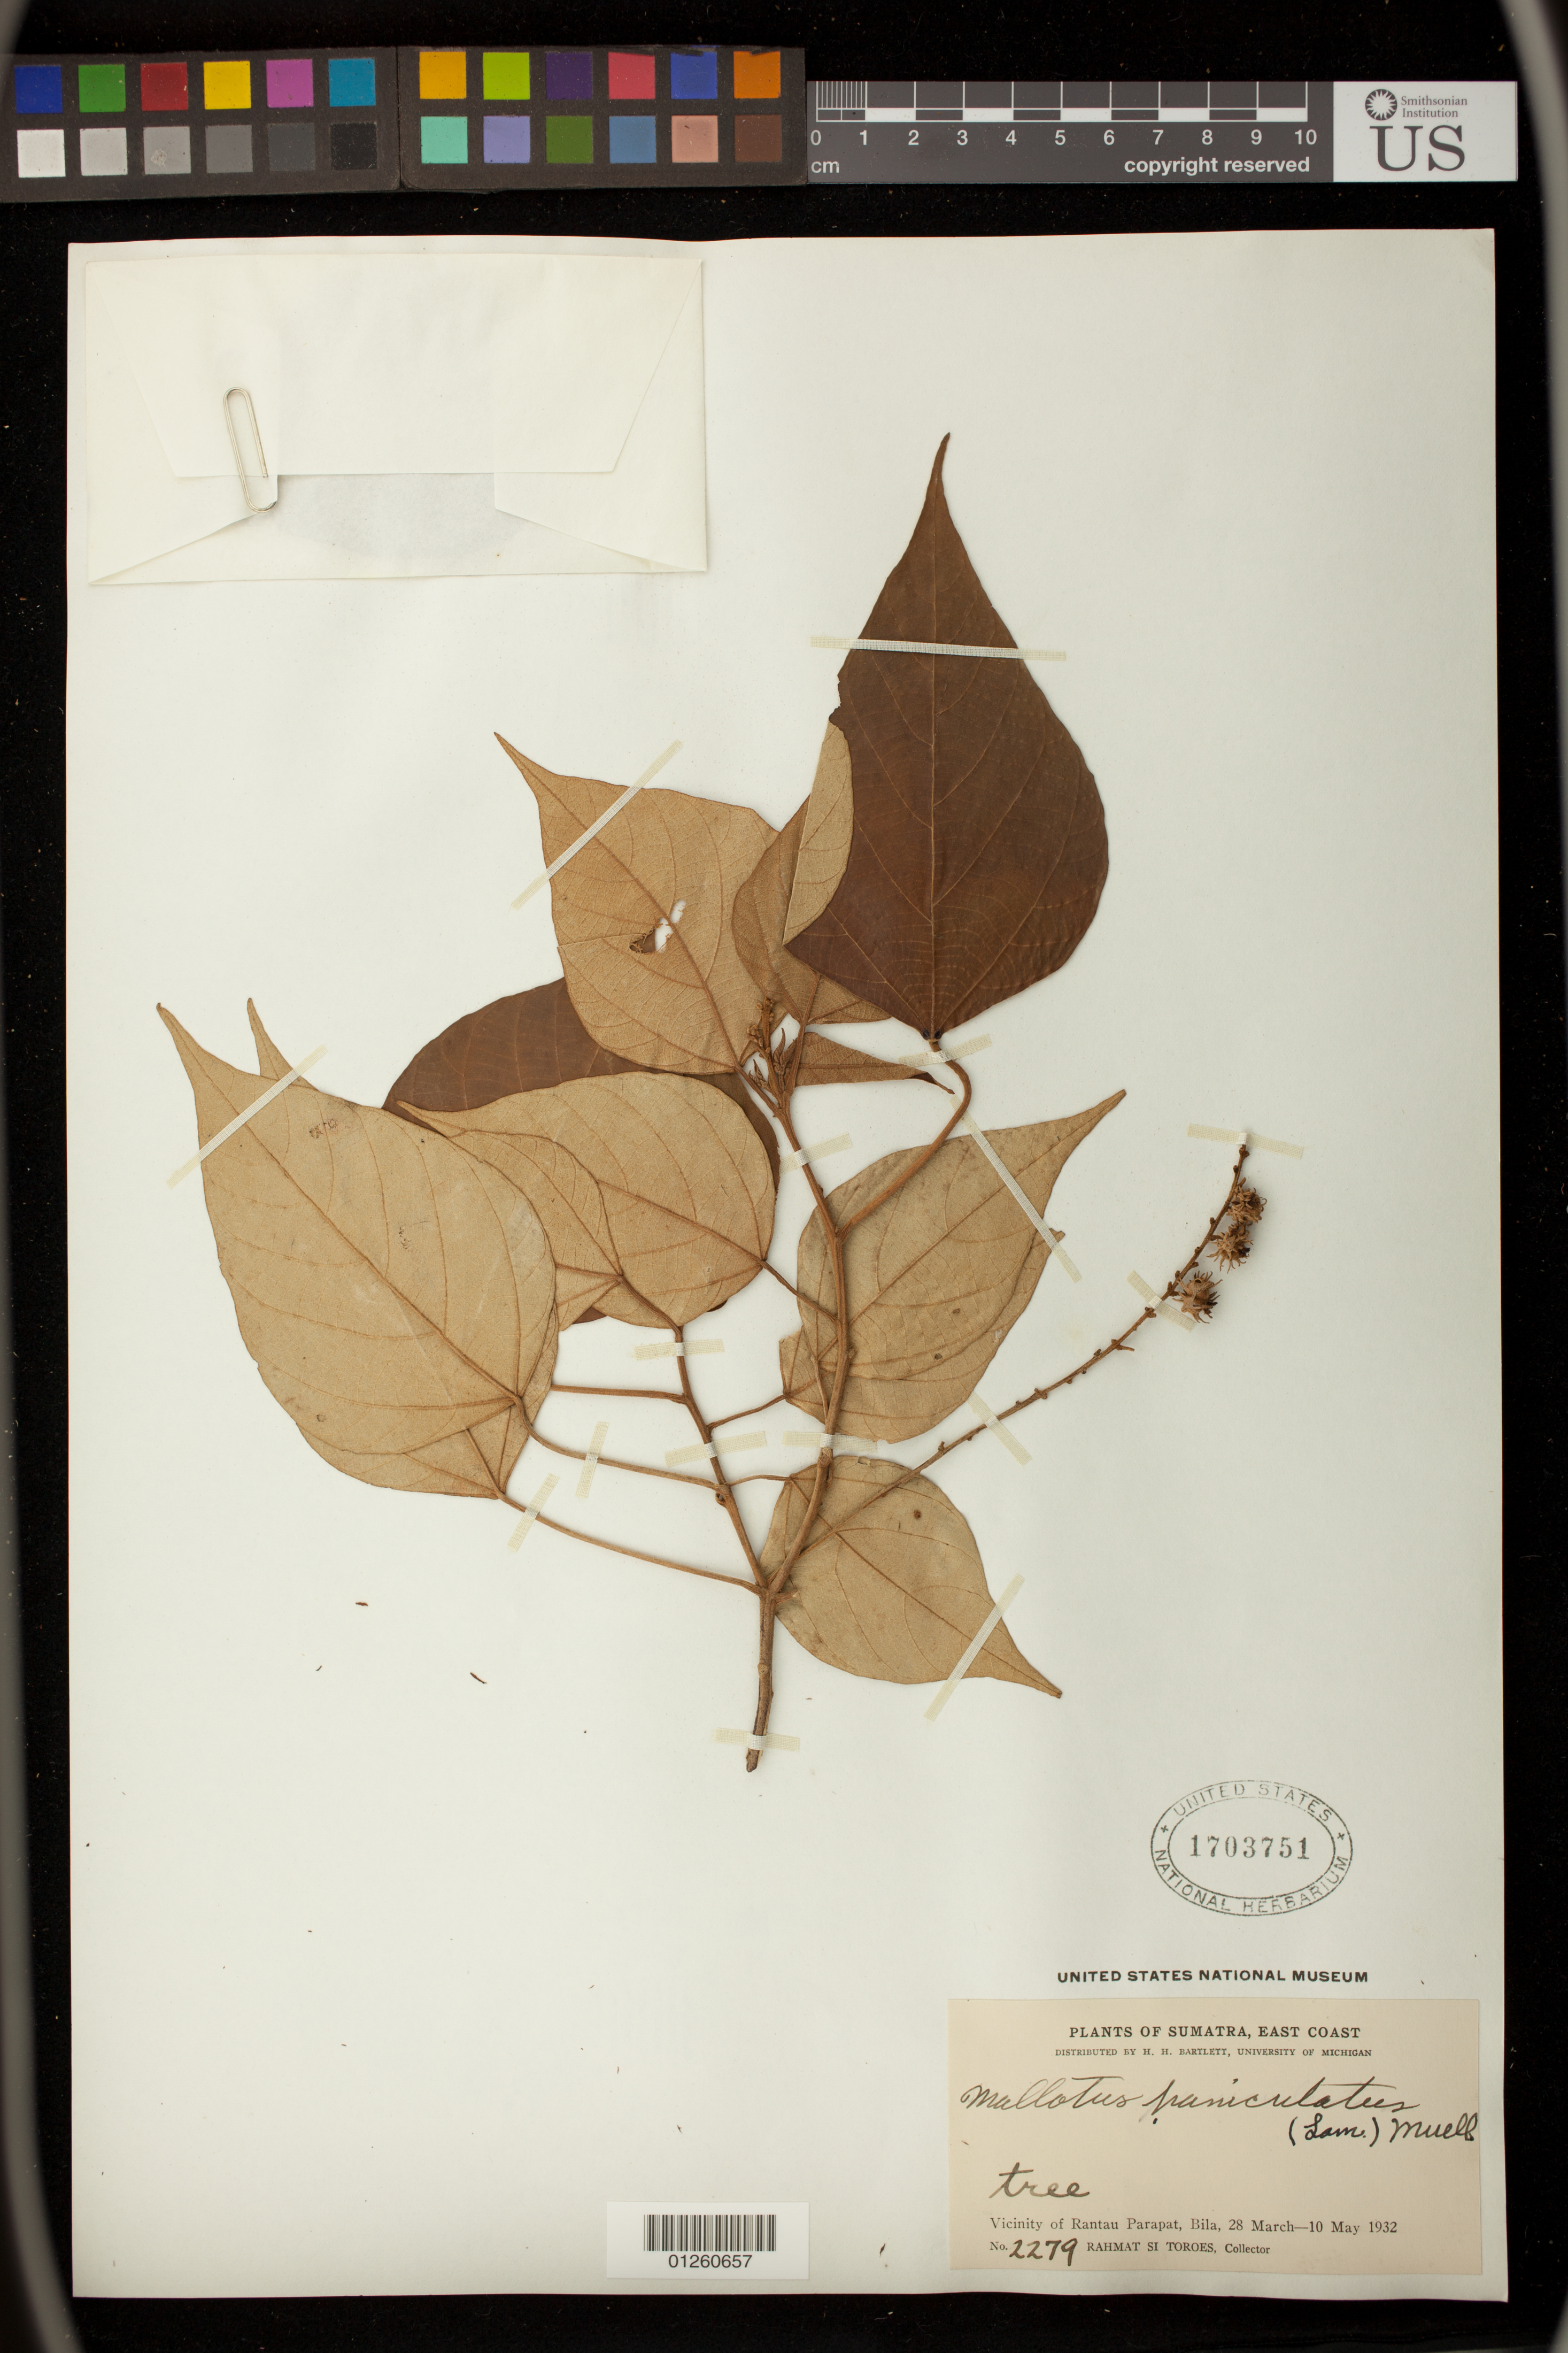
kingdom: Plantae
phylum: Tracheophyta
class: Magnoliopsida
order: Malpighiales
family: Euphorbiaceae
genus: Mallotus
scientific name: Mallotus paniculatus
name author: (Lam.) Müll. Arg.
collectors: Rahmat Si Boeea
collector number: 2279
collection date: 1932-03-28/1932-05-10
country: Indonesia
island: Sumatra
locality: Sumatra, East Coast. Vicinity of Rantau Parapat, Bila.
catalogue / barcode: US 1703751